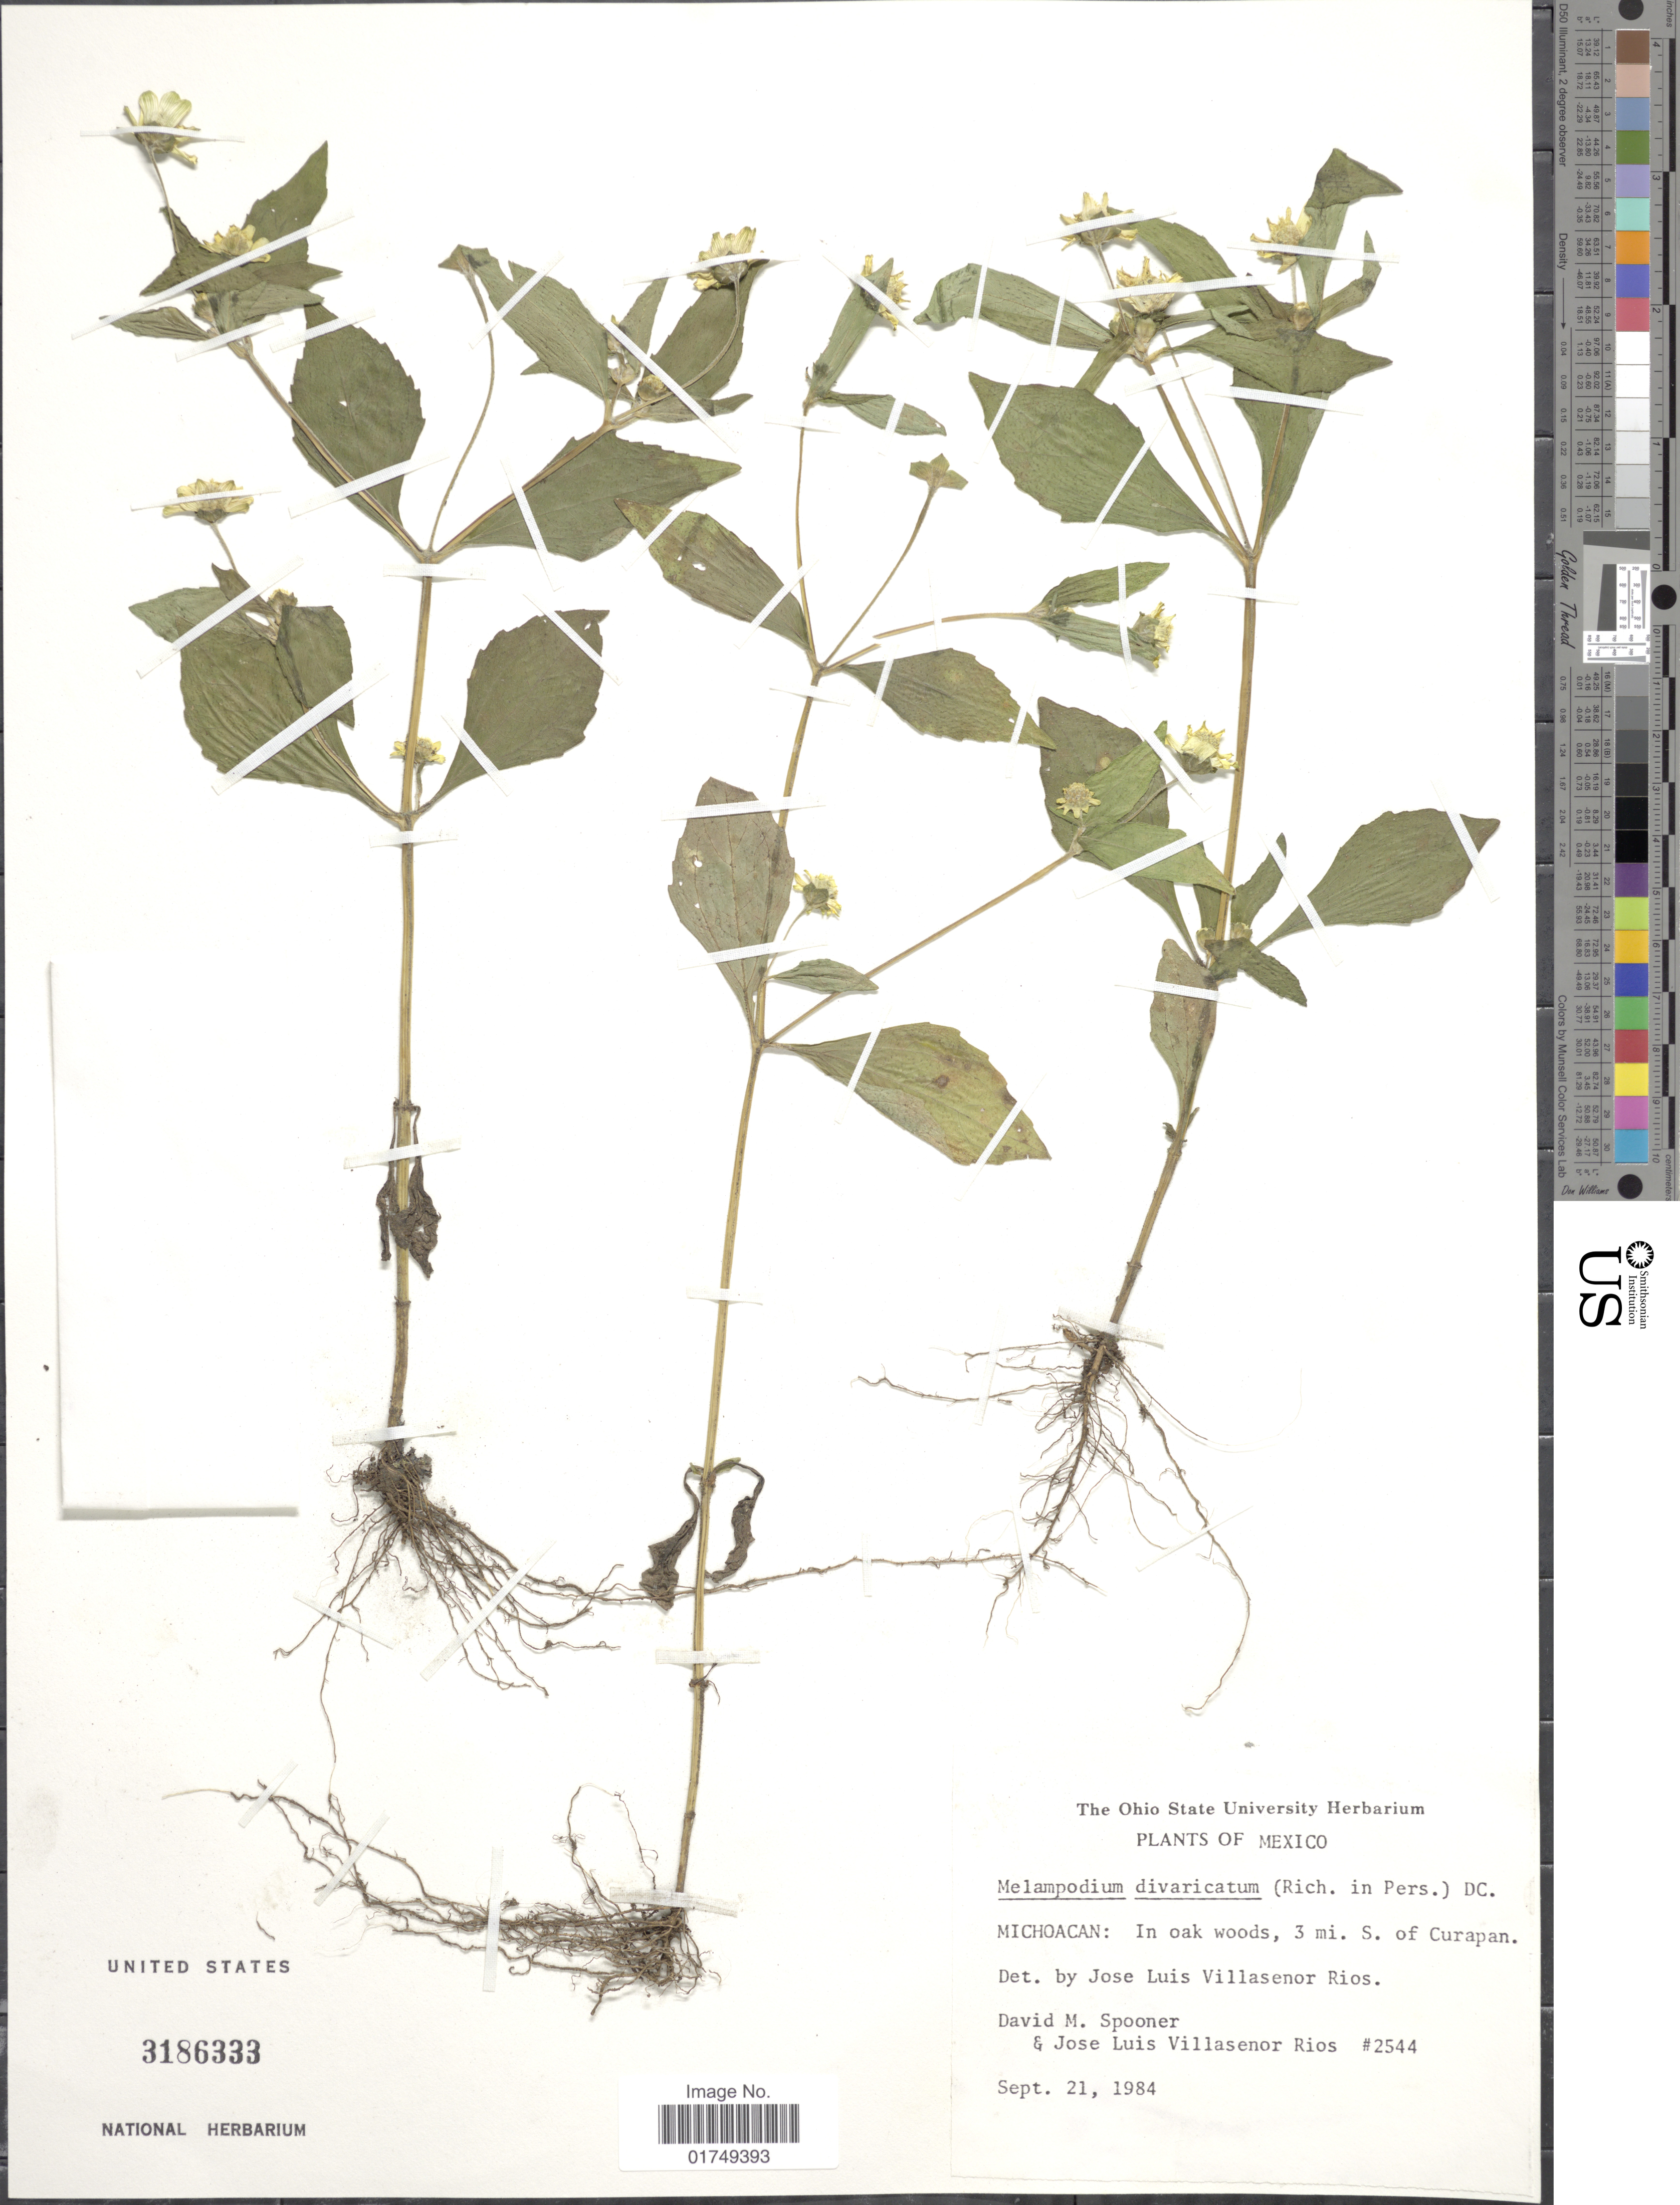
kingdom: Plantae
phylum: Tracheophyta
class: Magnoliopsida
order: Asterales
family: Asteraceae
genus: Melampodium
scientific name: Melampodium divaricatum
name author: (Rich.) DC.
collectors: D. Spooner & J. L. Villasenor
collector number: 2544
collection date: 1984-09-21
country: Mexico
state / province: Michoacán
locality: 3 mi S of Curapan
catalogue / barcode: US 3186333